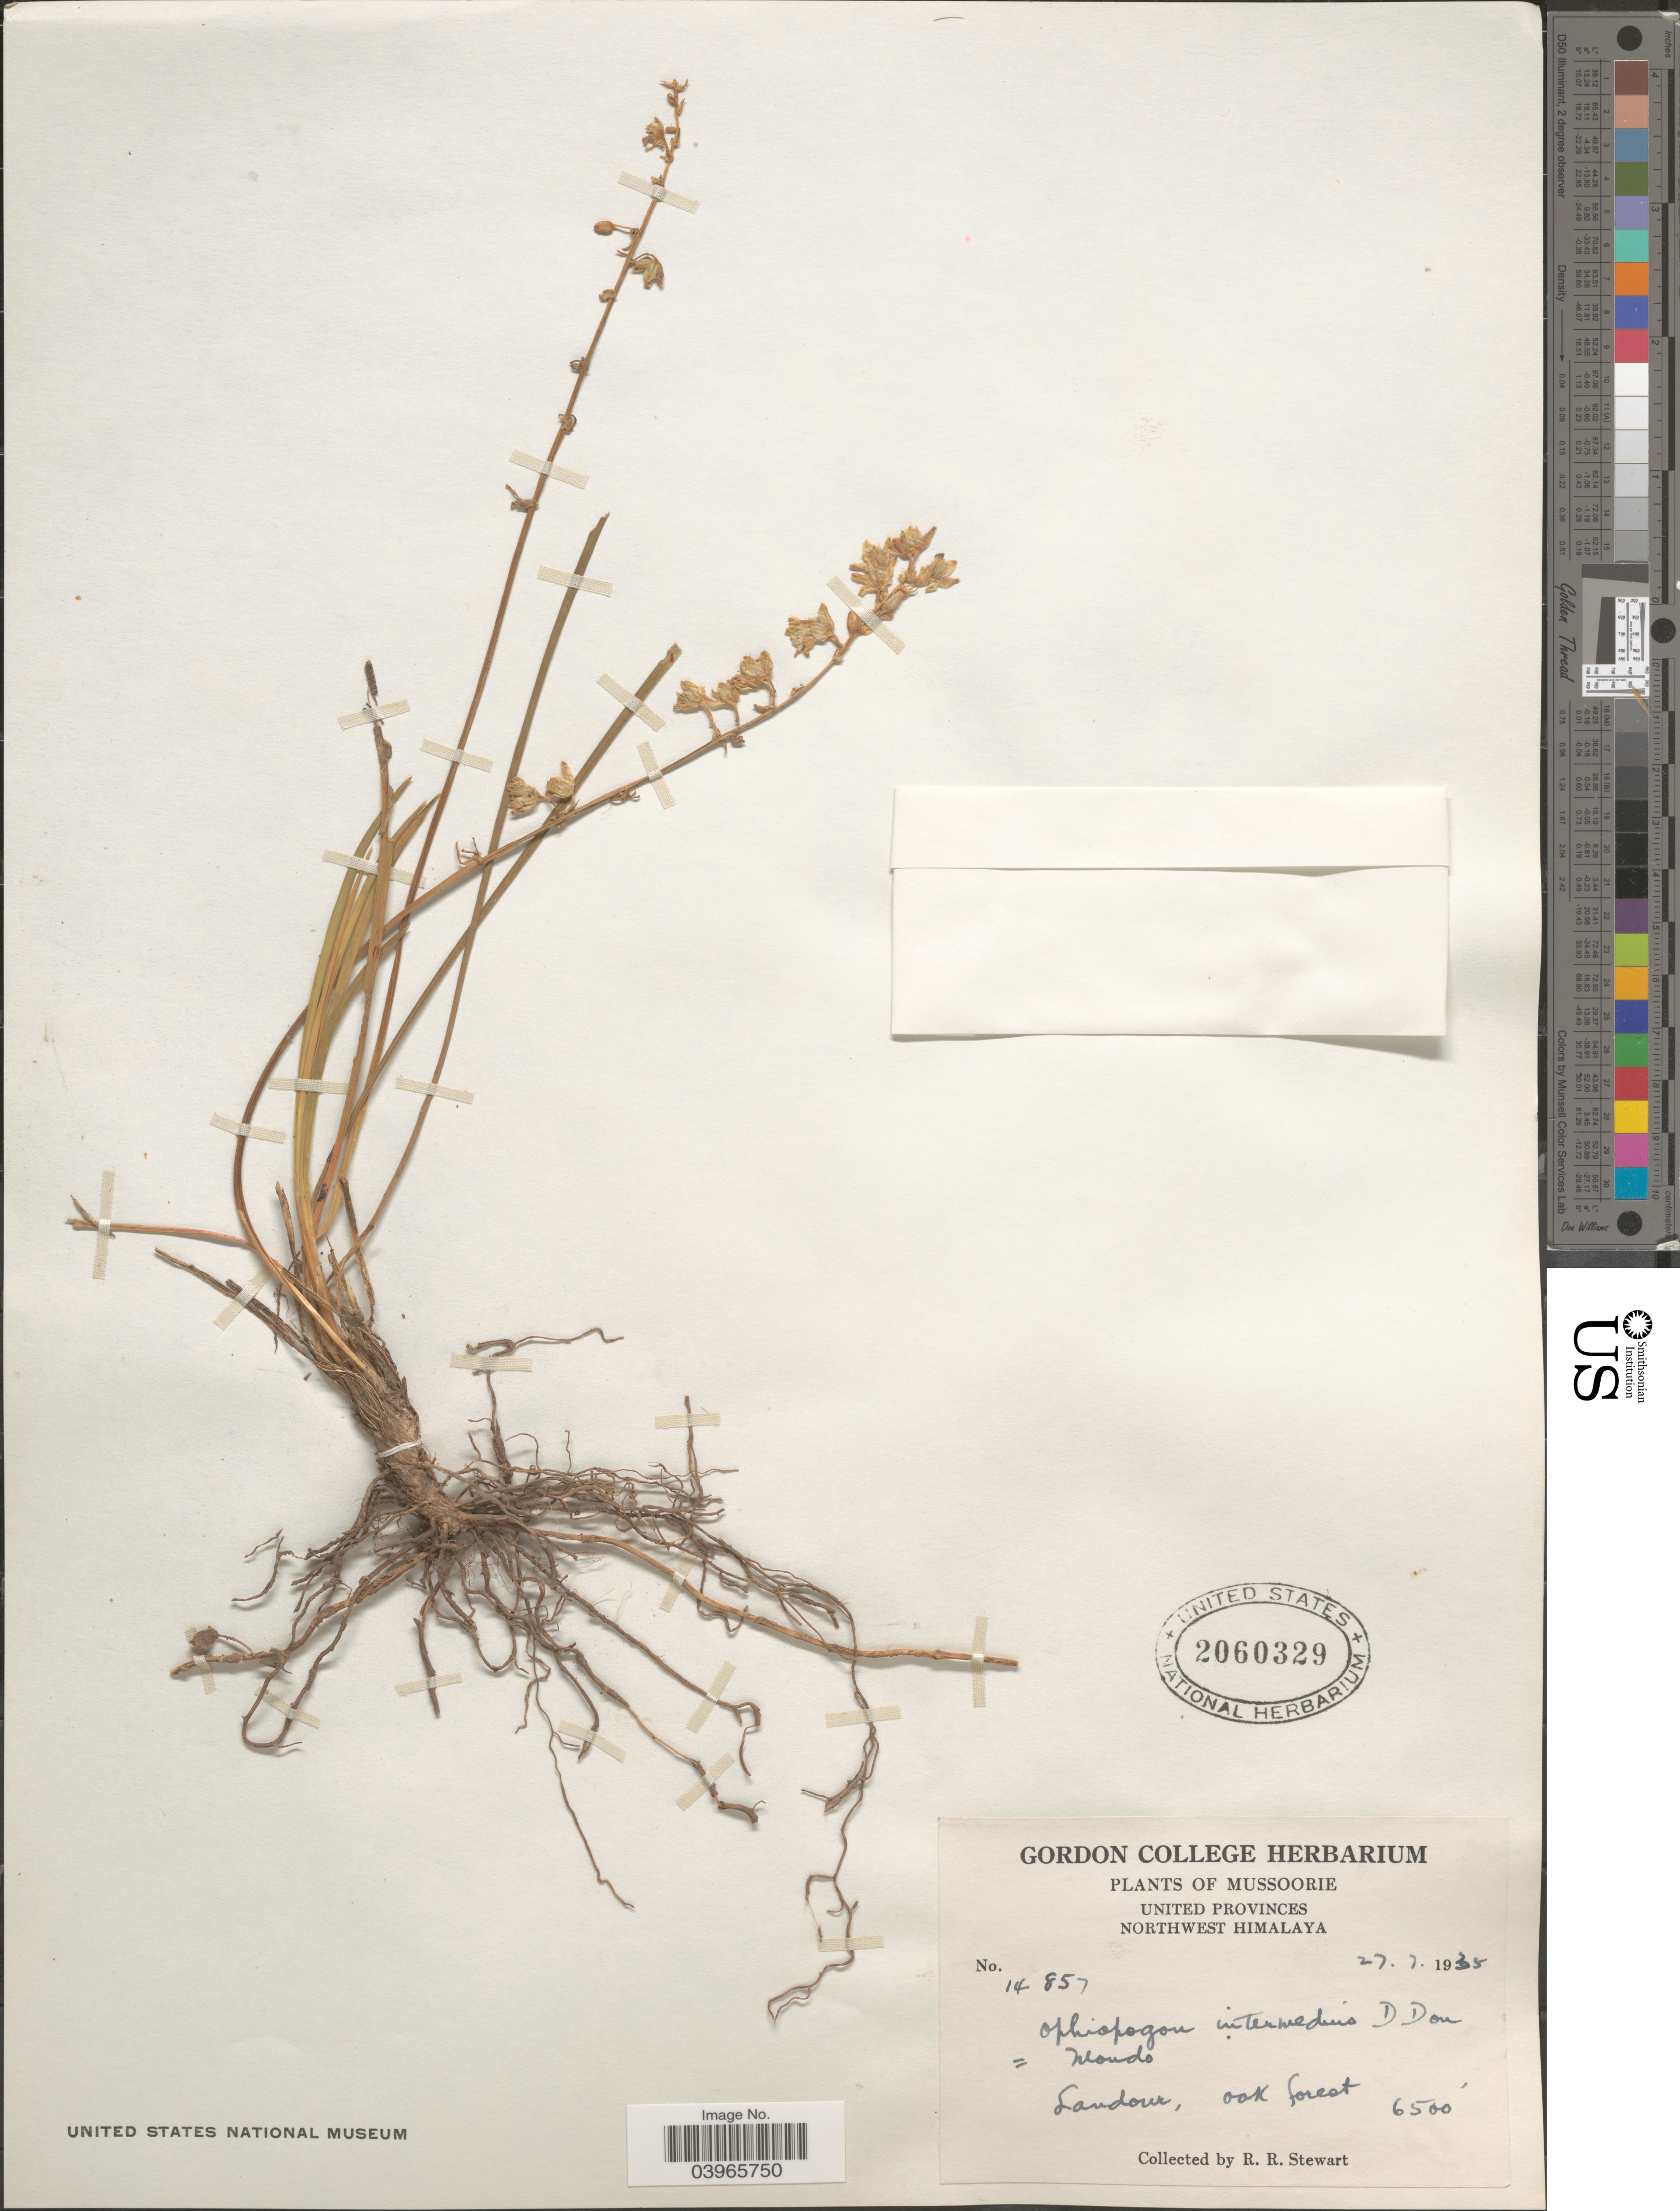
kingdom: Plantae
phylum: Tracheophyta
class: Liliopsida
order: Asparagales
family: Asparagaceae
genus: Ophiopogon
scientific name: Ophiopogon intermedius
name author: D. Don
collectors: R. Stewart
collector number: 14857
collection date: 1935-07-27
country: India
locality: Mussourie. United Provinces. Northwest Himalaya. Landour, oak forest.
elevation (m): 1981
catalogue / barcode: US 2060329